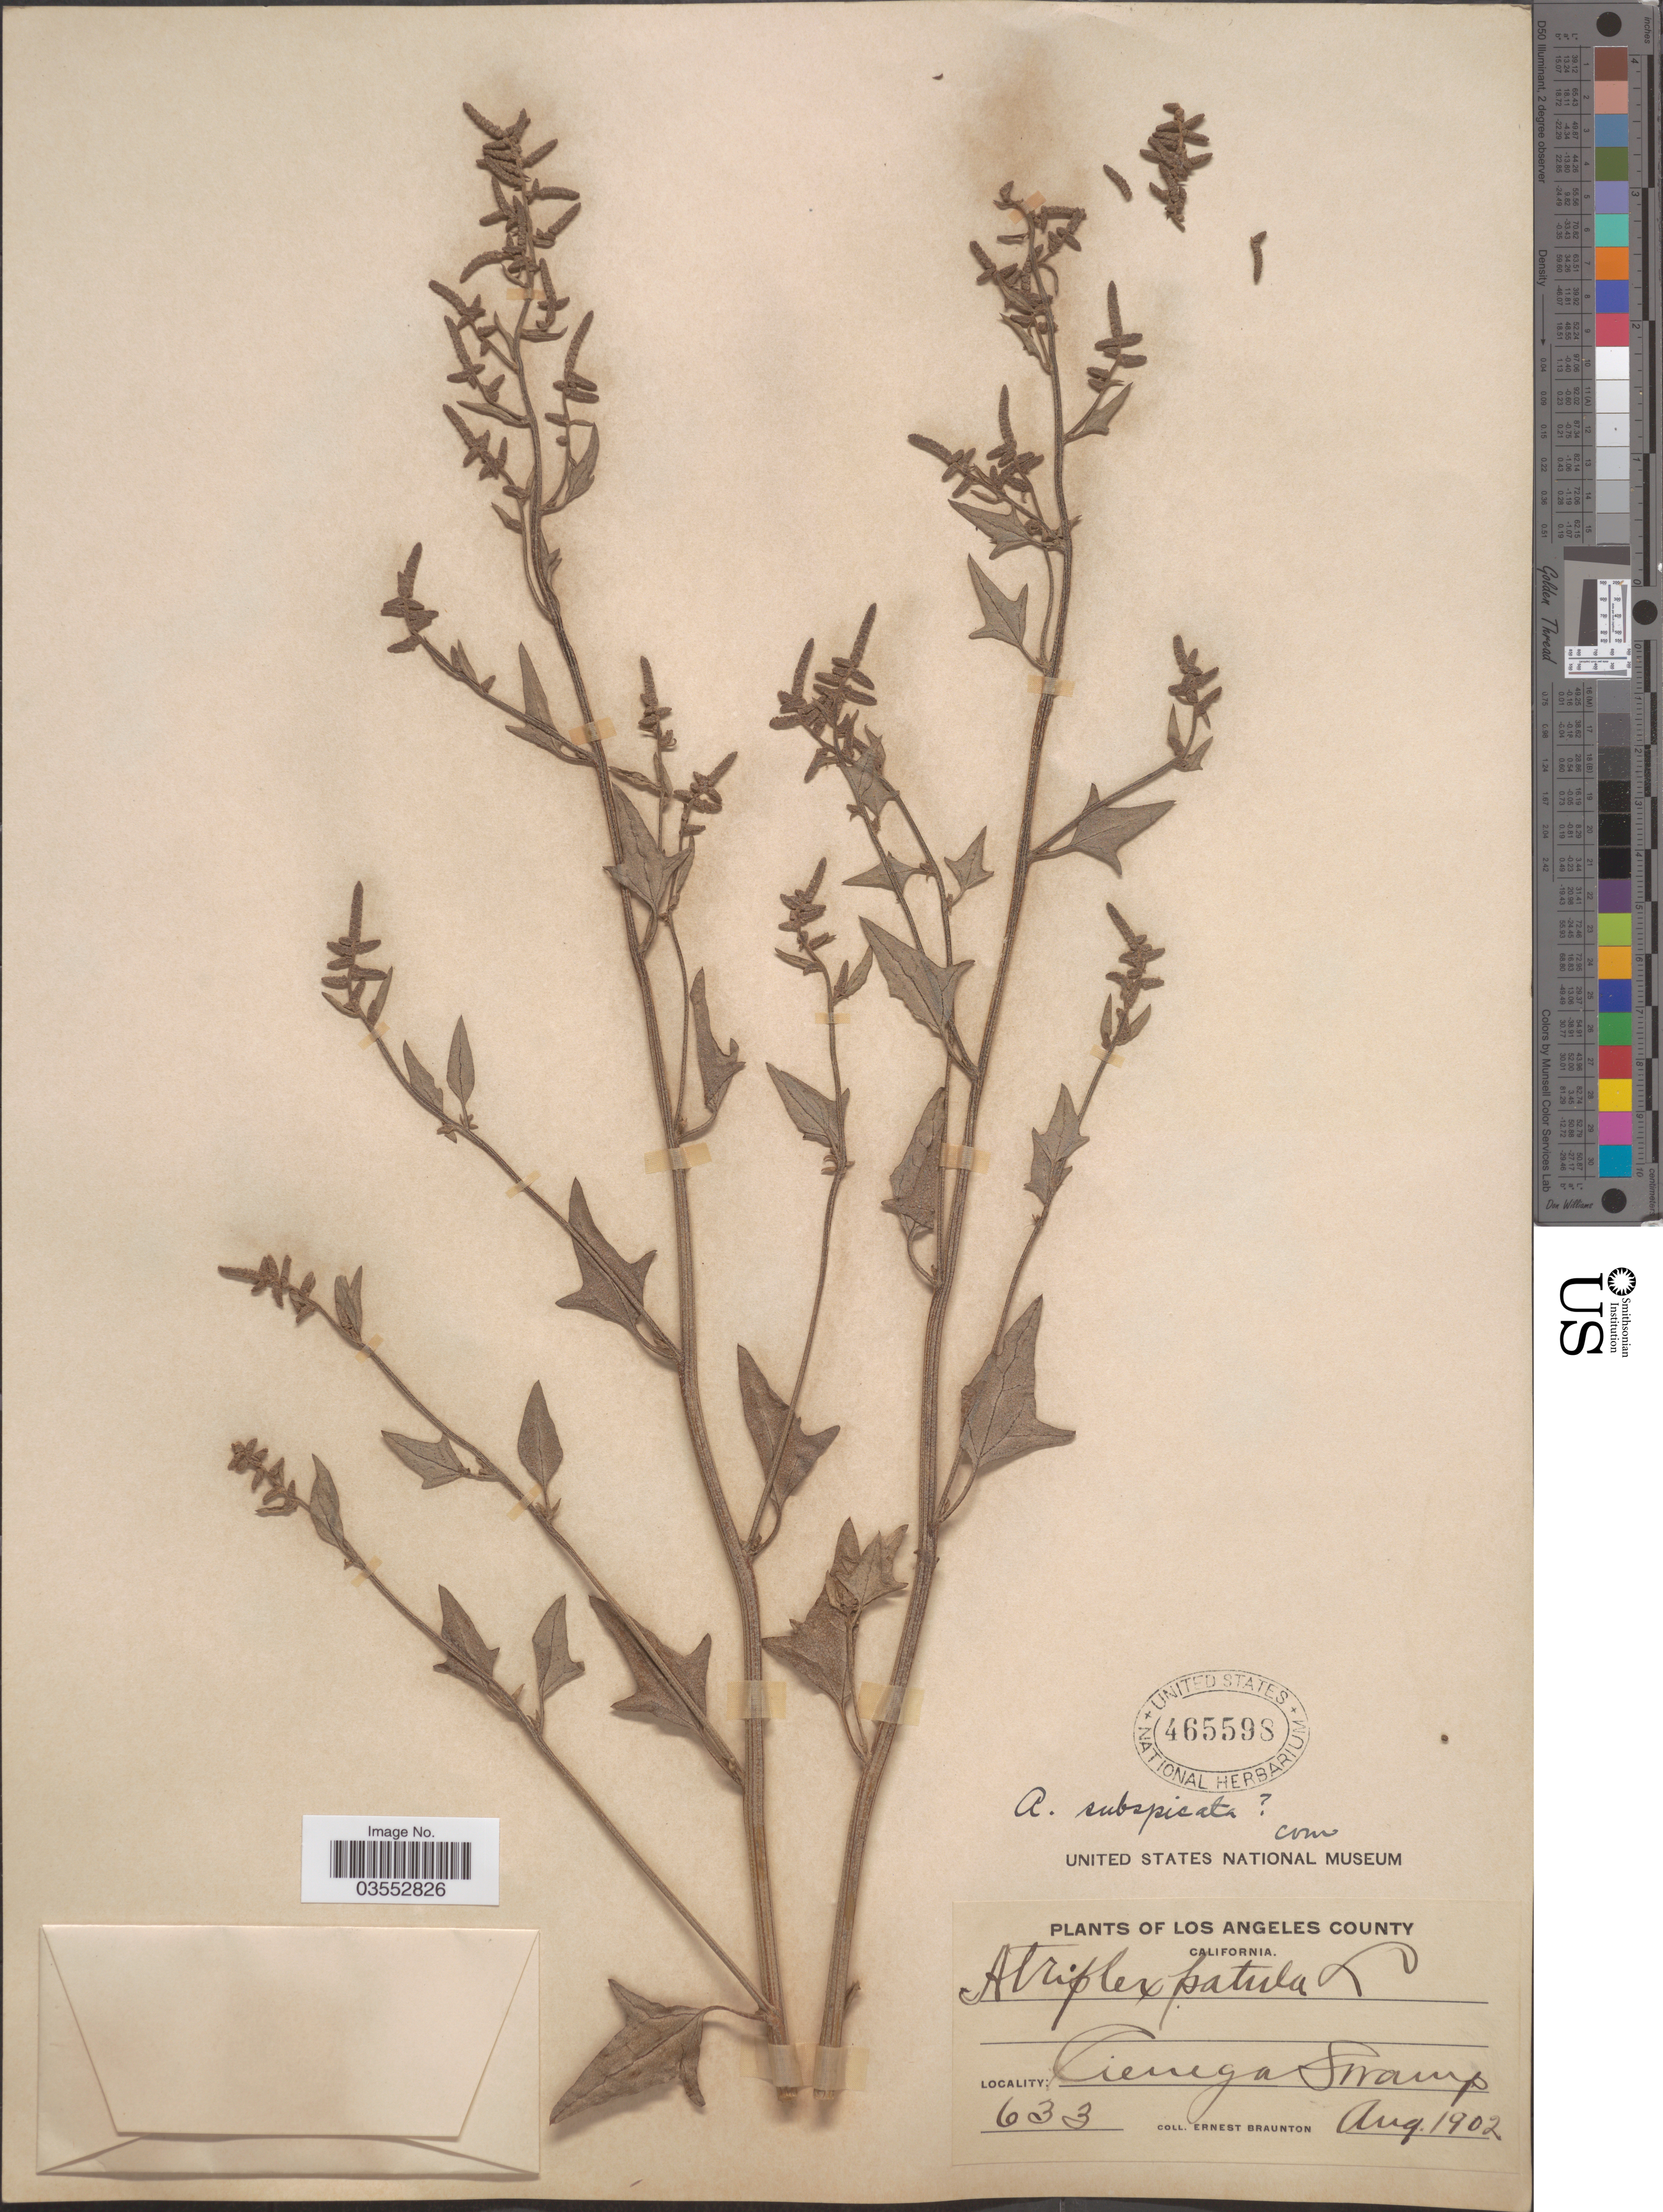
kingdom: Plantae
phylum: Tracheophyta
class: Magnoliopsida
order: Caryophyllales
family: Amaranthaceae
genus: Atriplex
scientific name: Atriplex subspicata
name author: (Nutt.) Rydb.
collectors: E. Braunton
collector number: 633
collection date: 1902-08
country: United States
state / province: California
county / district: Los Angeles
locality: Los Angeles County. Cienega Swamp.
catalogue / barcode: US 465598